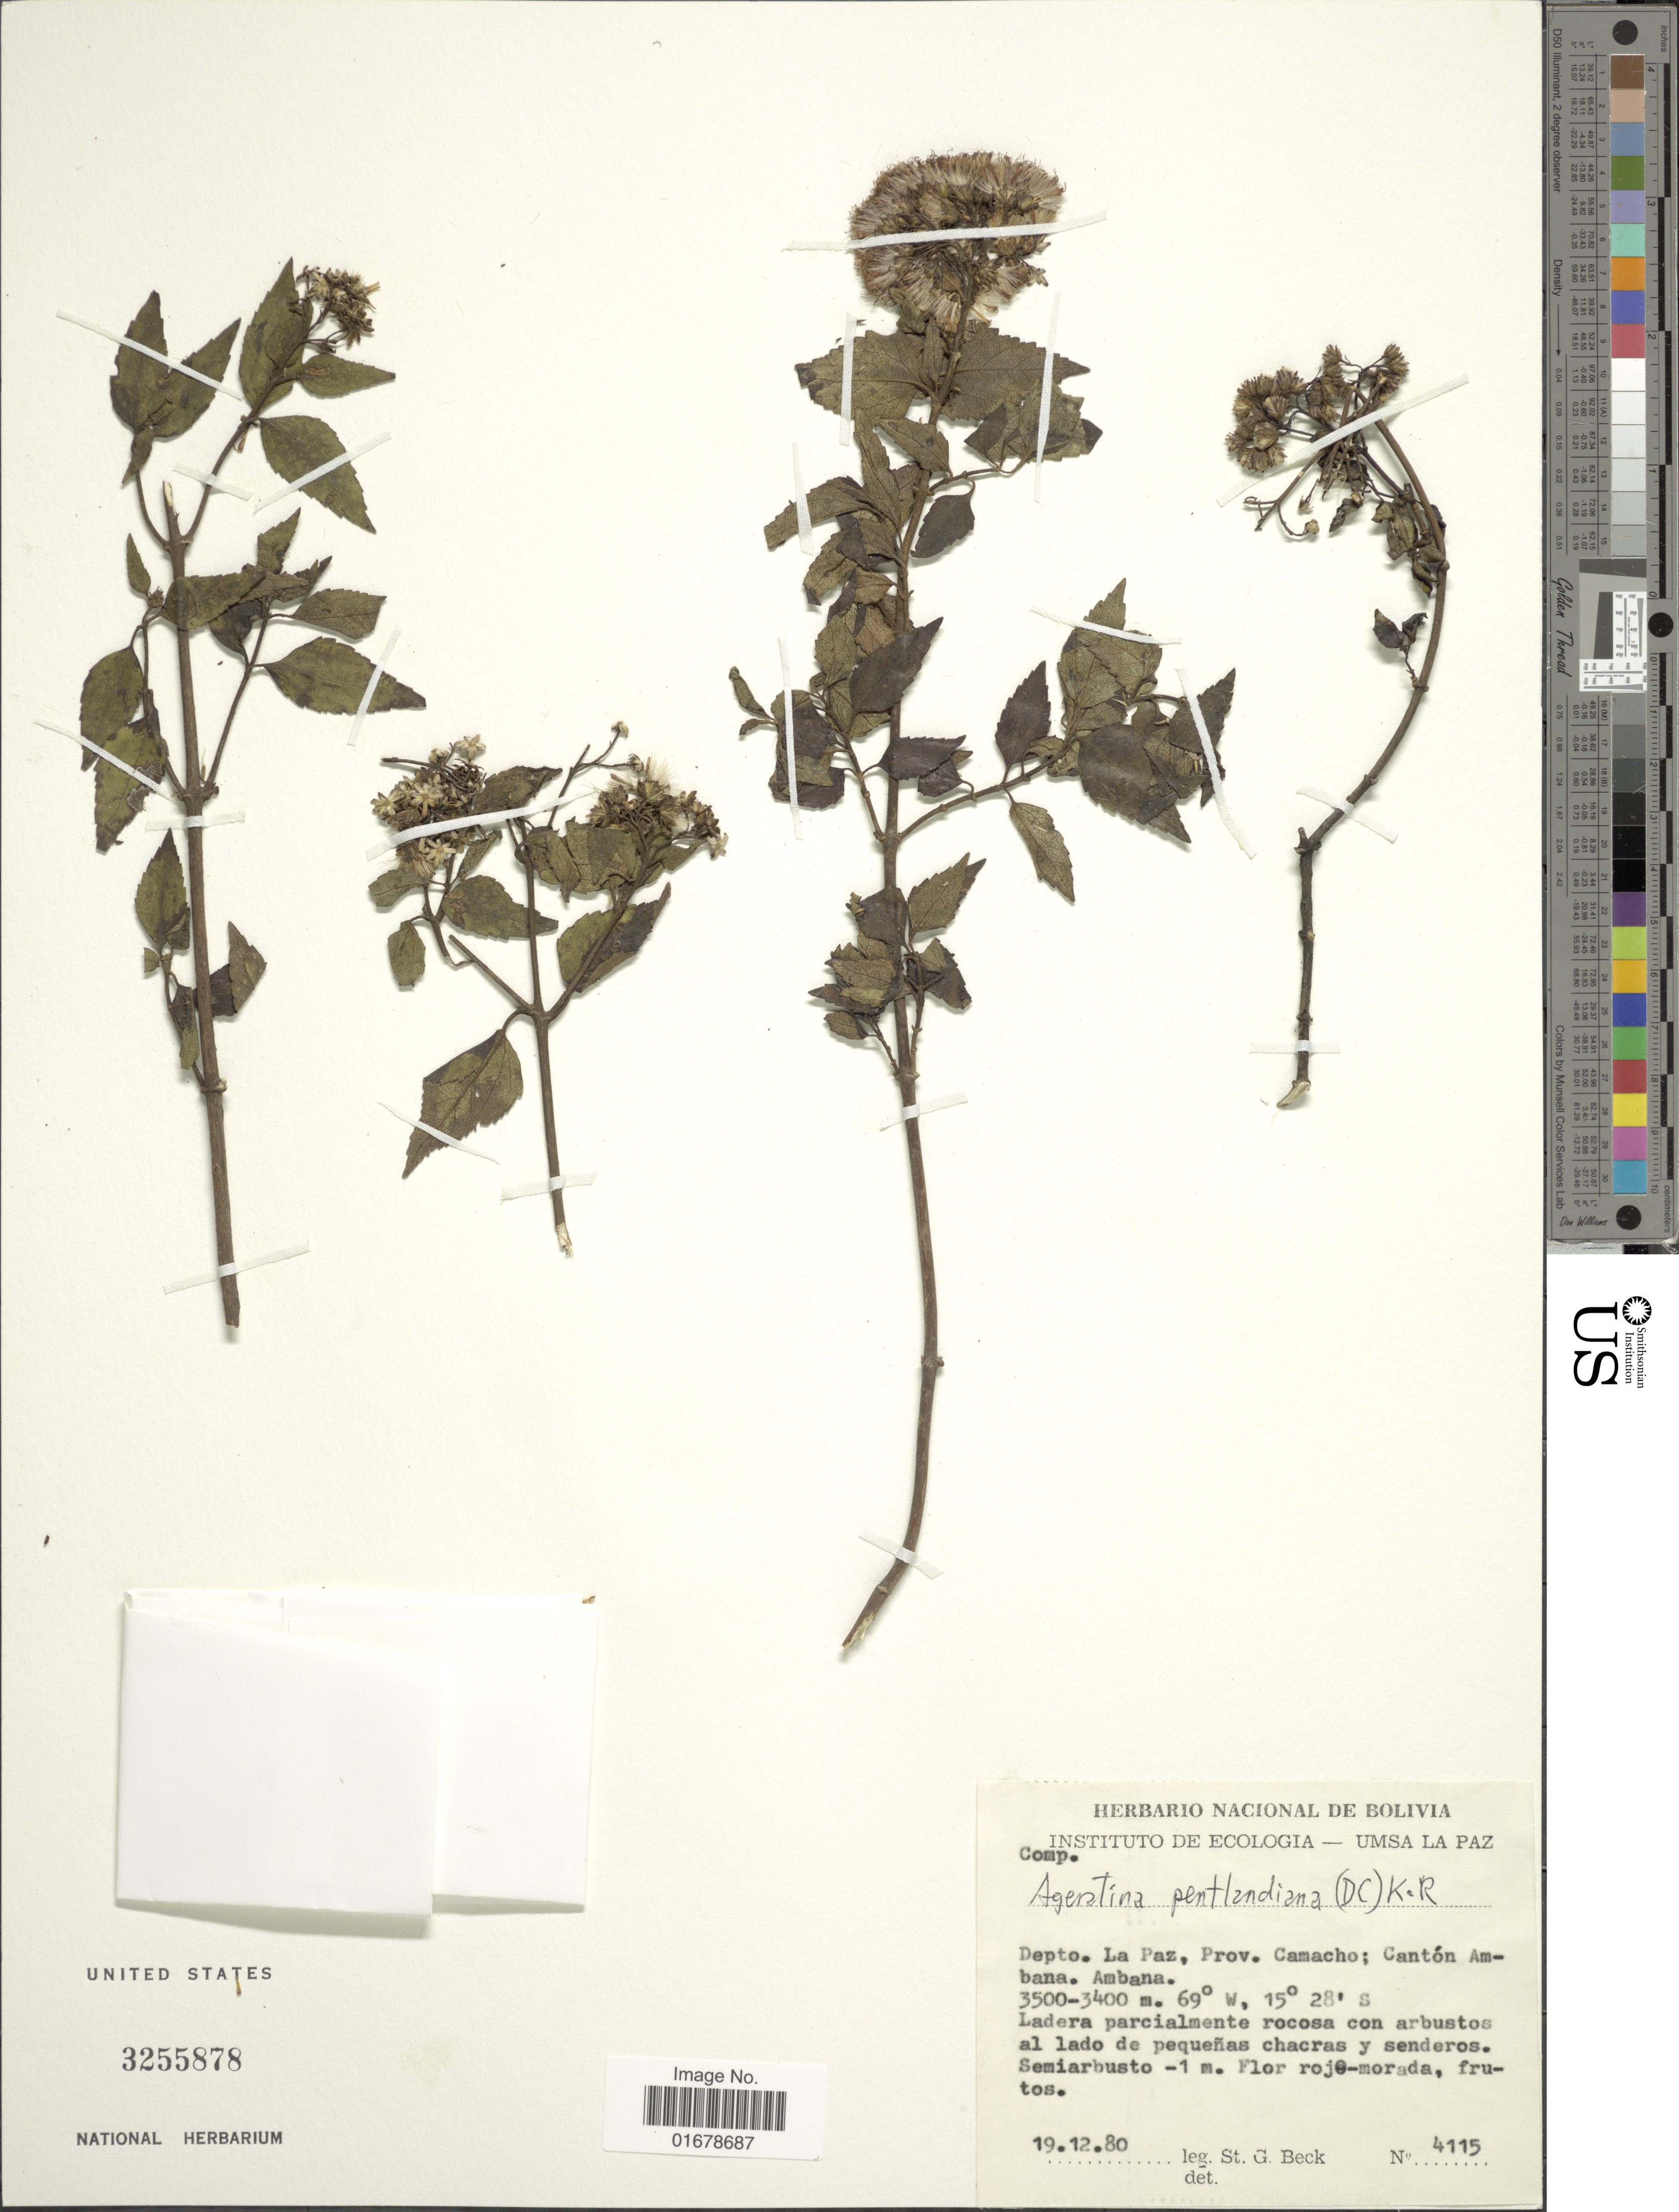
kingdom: Plantae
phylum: Tracheophyta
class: Magnoliopsida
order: Asterales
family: Asteraceae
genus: Ageratina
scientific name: Ageratina pentlandiana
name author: (DC.) R.M. King & H. Rob.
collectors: S. G. Beck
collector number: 4115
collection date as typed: Transcribed d/m/y: 19/12/80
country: Bolivia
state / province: La Paz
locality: Depto. La Paz, Prov. Camacho; Canton Ambana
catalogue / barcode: US 3255878